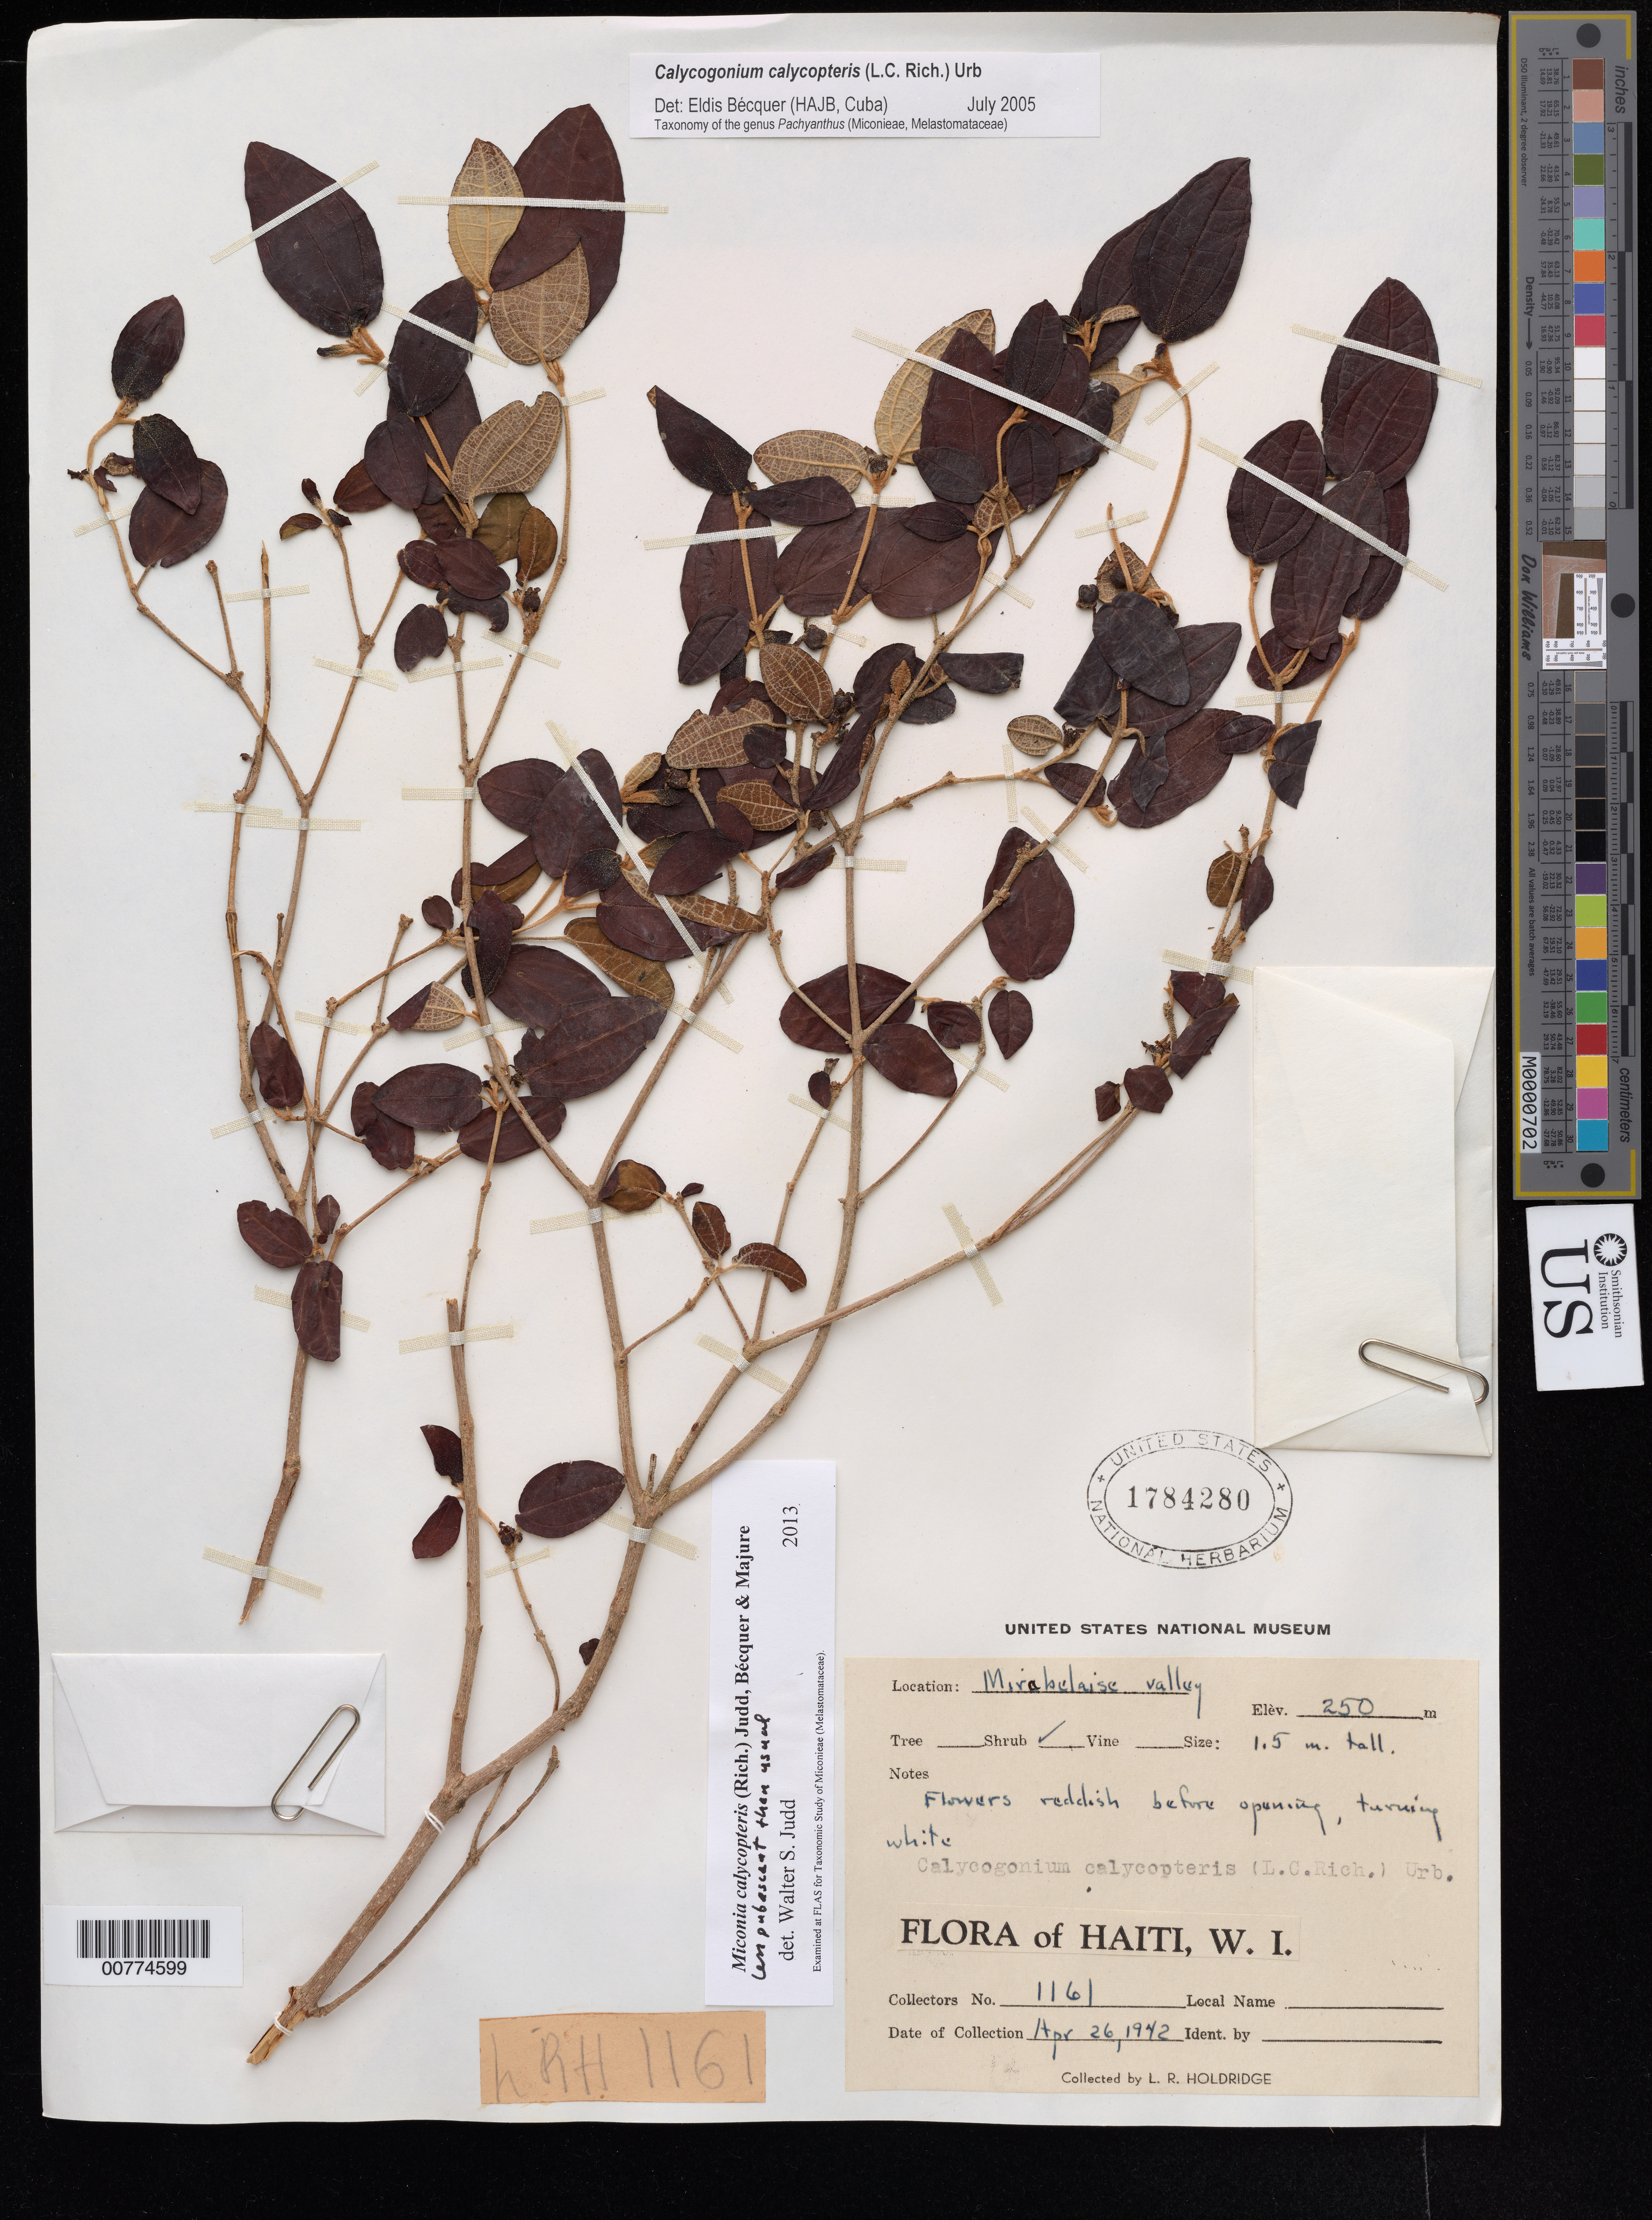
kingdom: Plantae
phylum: Tracheophyta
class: Magnoliopsida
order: Myrtales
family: Melastomataceae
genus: Miconia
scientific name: Miconia calycopteris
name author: (Rich.) Judd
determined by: Judd, Walter S.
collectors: L. Holdridge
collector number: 1161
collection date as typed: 26 Apr 1942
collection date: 1942-04-26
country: Haiti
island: Hispaniola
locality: Mirabelaise Valley.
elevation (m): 250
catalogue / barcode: US 1784280